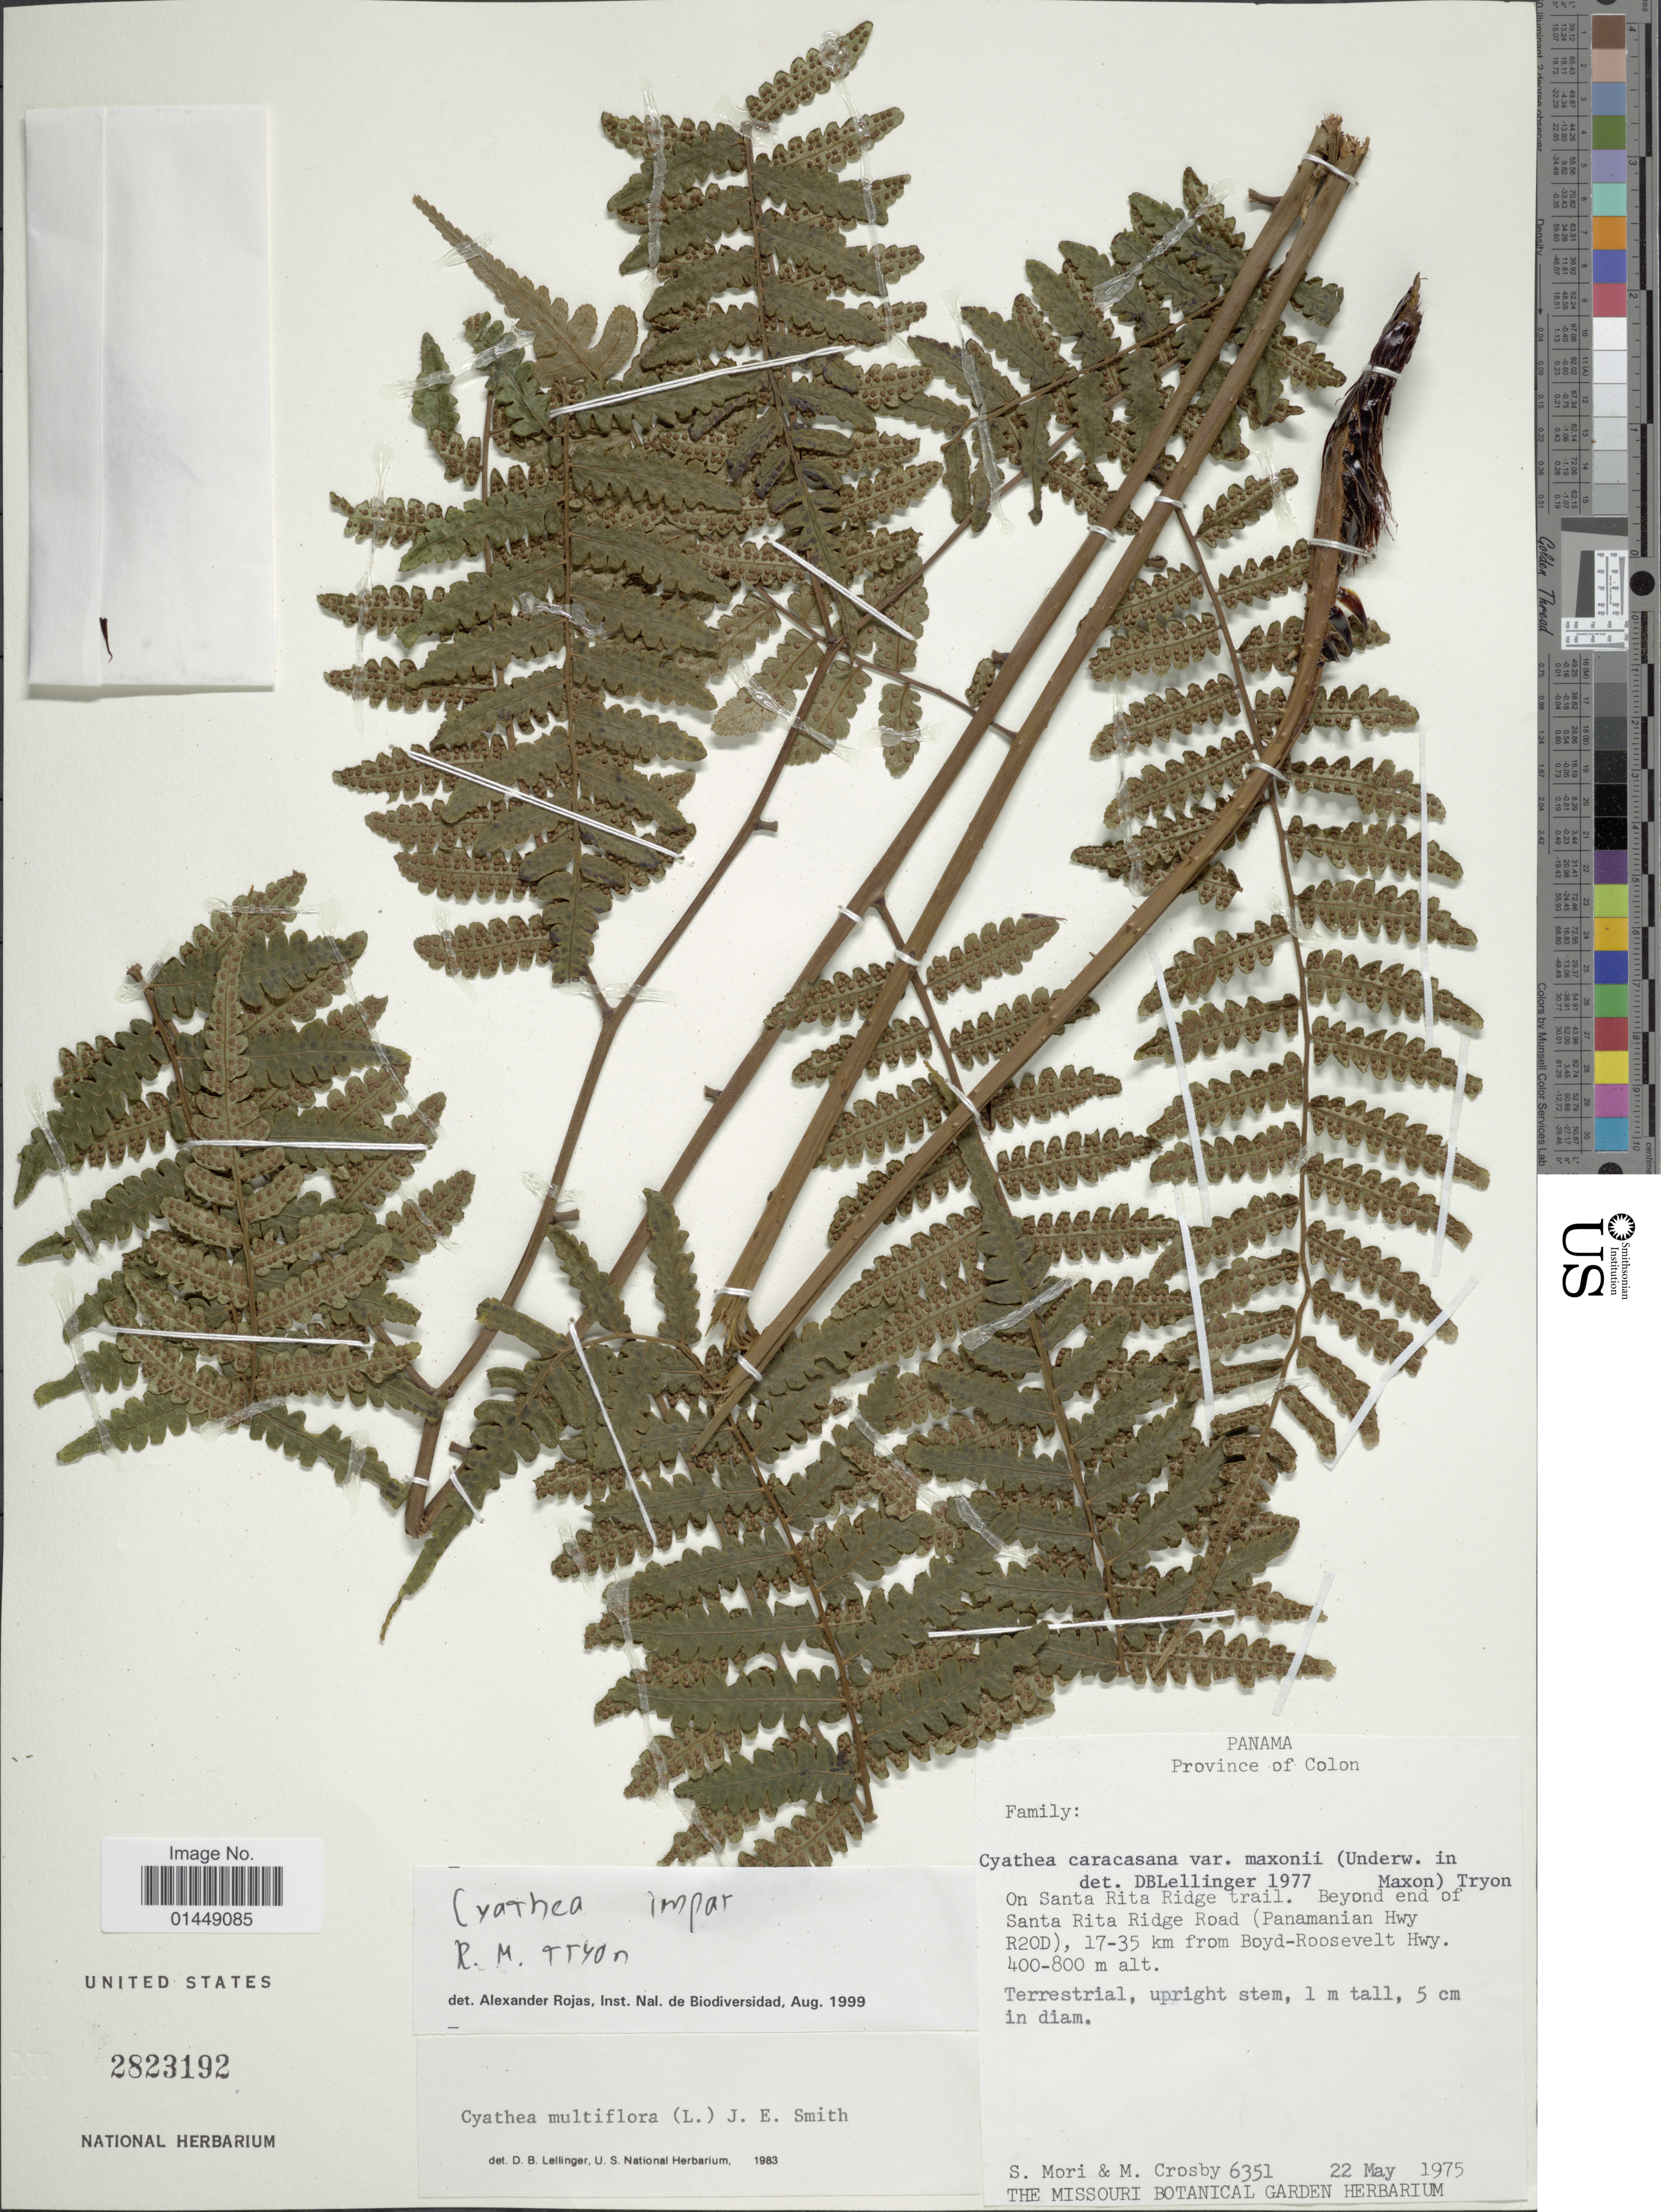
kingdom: Plantae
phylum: Tracheophyta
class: Polypodiopsida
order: Cyatheales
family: Cyatheaceae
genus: Cyathea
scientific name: Cyathea multiflora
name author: Sm.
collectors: S. Mori & M. Crosby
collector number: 6351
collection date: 1975-05-22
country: Panama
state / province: Colón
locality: Province of Colon. On Santa Rita Ridge trail. Beyond end of Santa Rita Ridge Road (Panamanian Hwy R20D), 17-35 km from Boyd-Roosevelt Hwy.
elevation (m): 400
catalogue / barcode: US 2823192